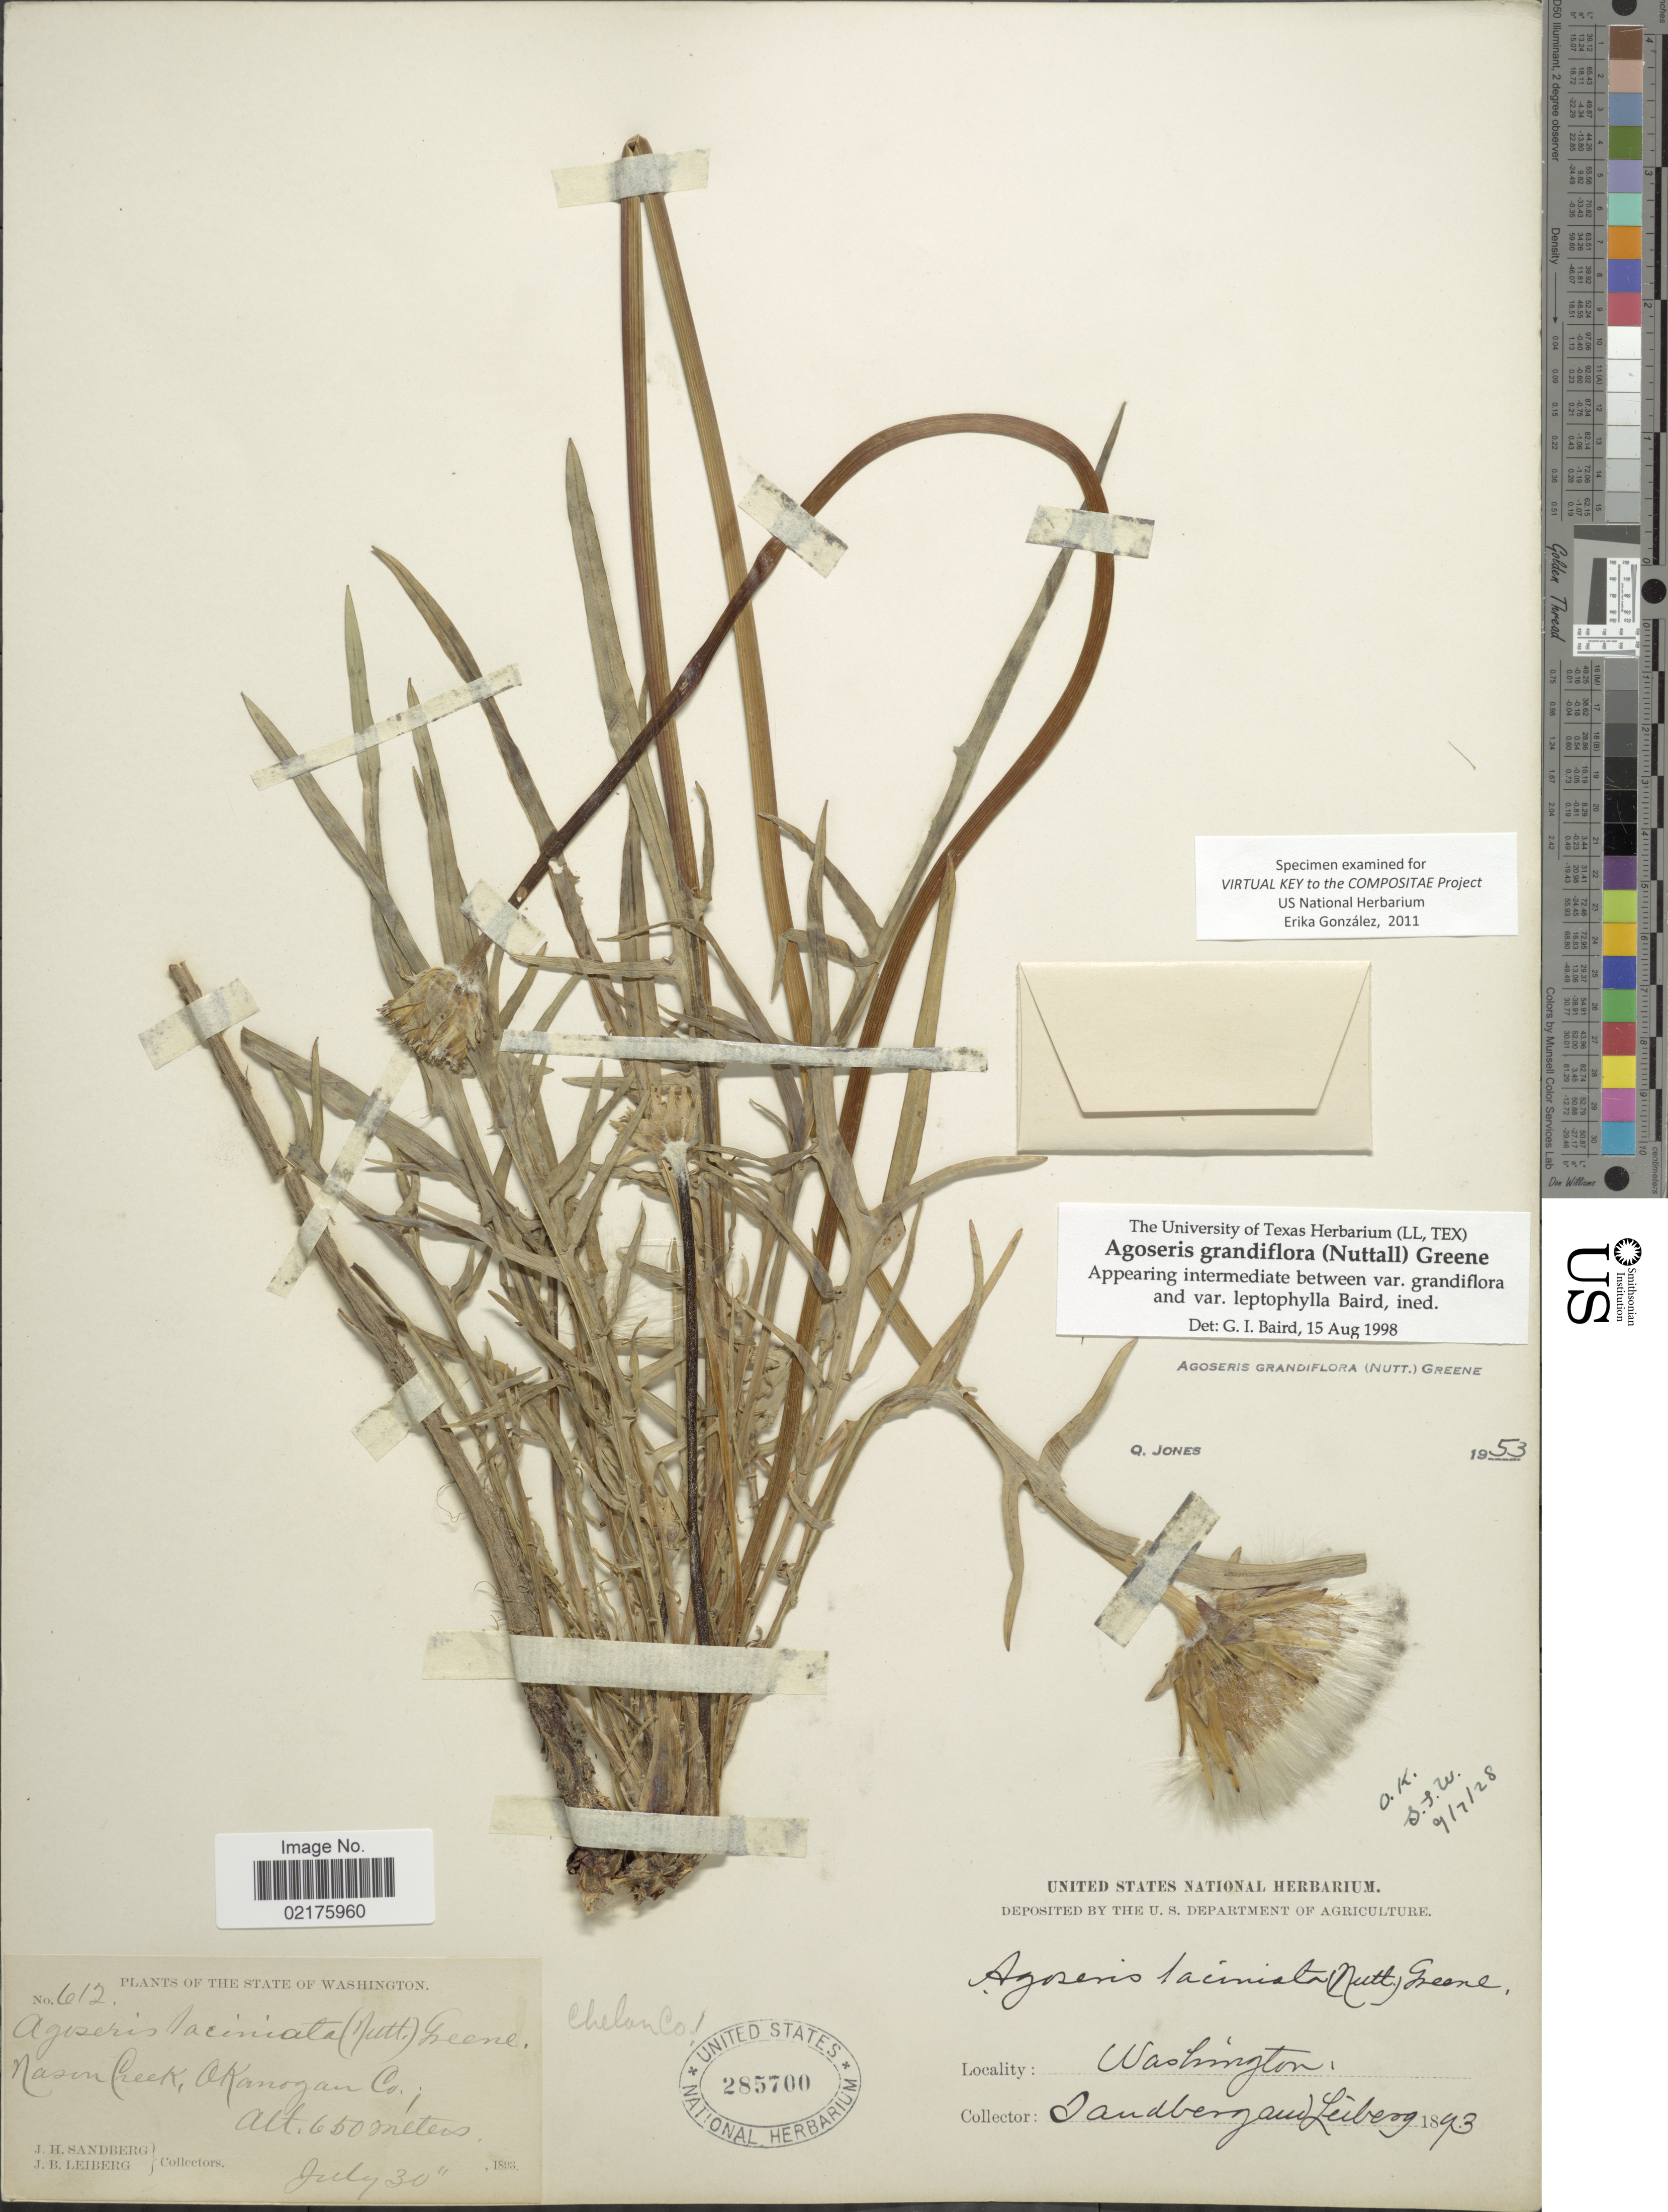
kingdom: Plantae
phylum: Tracheophyta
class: Magnoliopsida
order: Asterales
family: Asteraceae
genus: Agoseris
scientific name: Agoseris grandiflora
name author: (Nutt.) Greene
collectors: J. H. Sandberg & J. B. Leiberg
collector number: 612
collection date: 1893-07-30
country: United States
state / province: Washington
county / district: Chelan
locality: Nasen Creek, Okanogan Co., Chelan Co.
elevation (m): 650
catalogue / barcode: US 285700